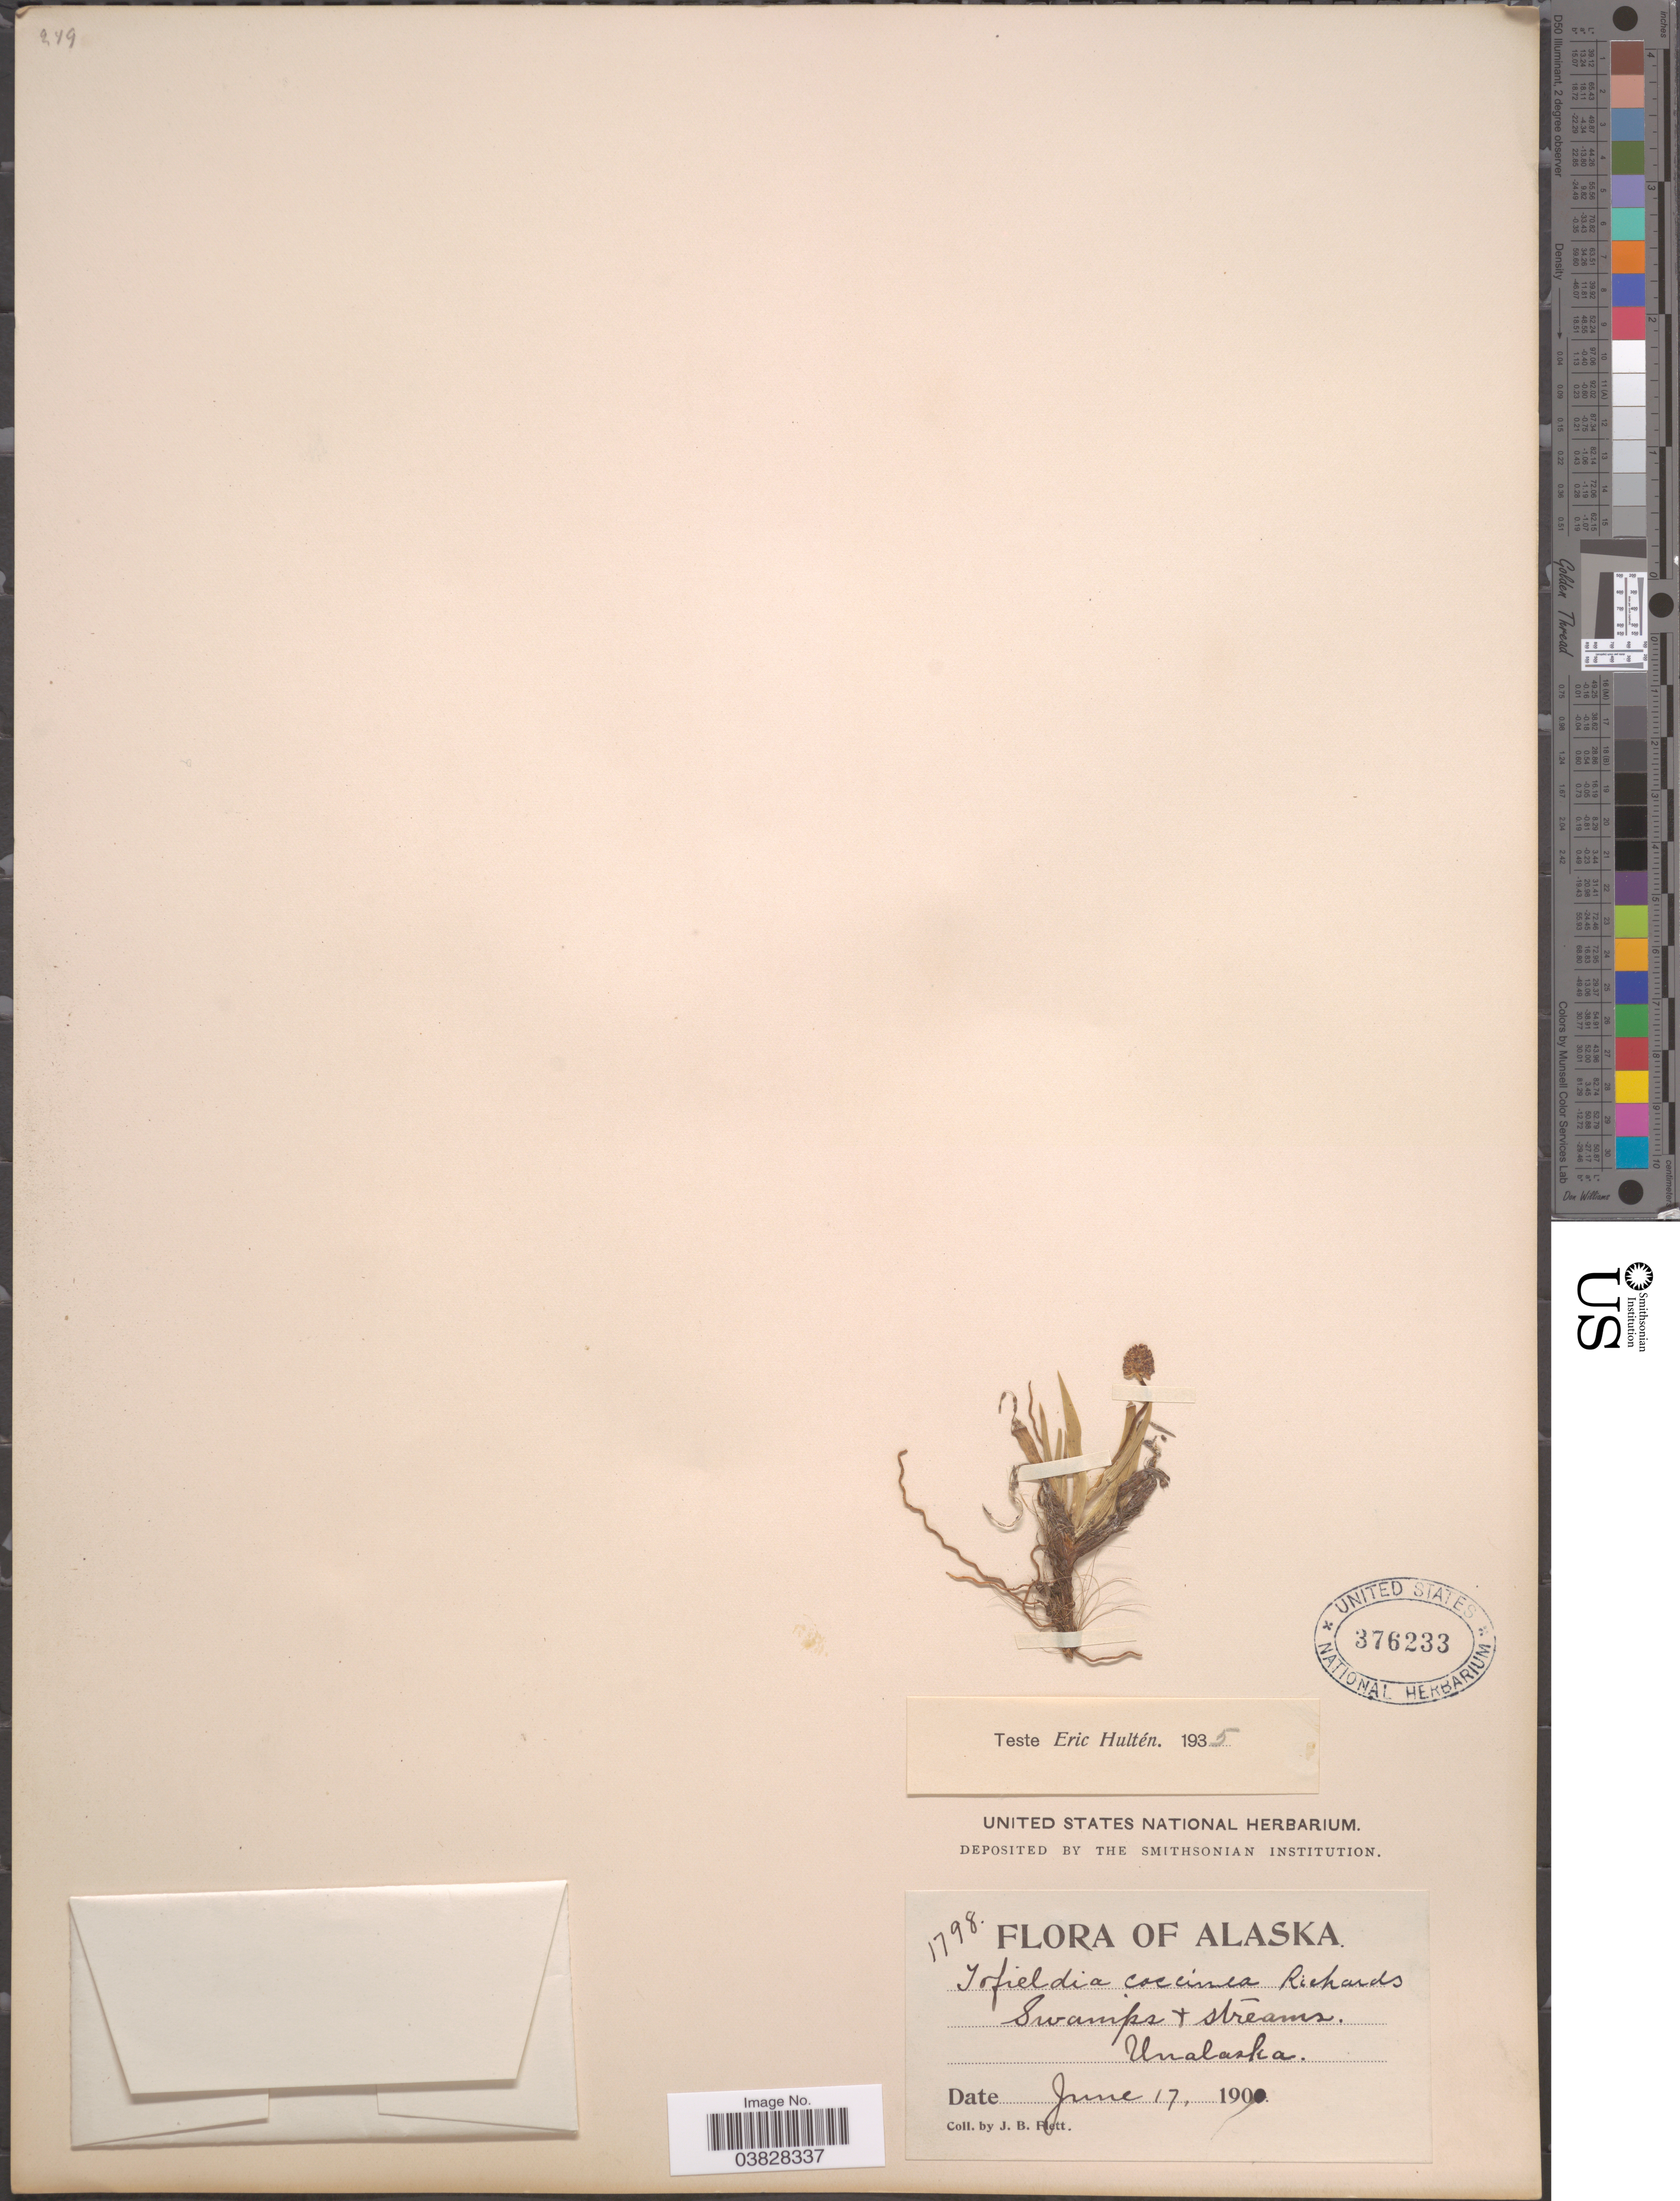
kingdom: Plantae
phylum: Tracheophyta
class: Liliopsida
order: Alismatales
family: Tofieldiaceae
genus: Tofieldia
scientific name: Tofieldia coccinea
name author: Richardson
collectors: J. Flett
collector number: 1798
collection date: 1900-06-17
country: United States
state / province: Alaska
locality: Unalaska.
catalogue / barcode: US 376233